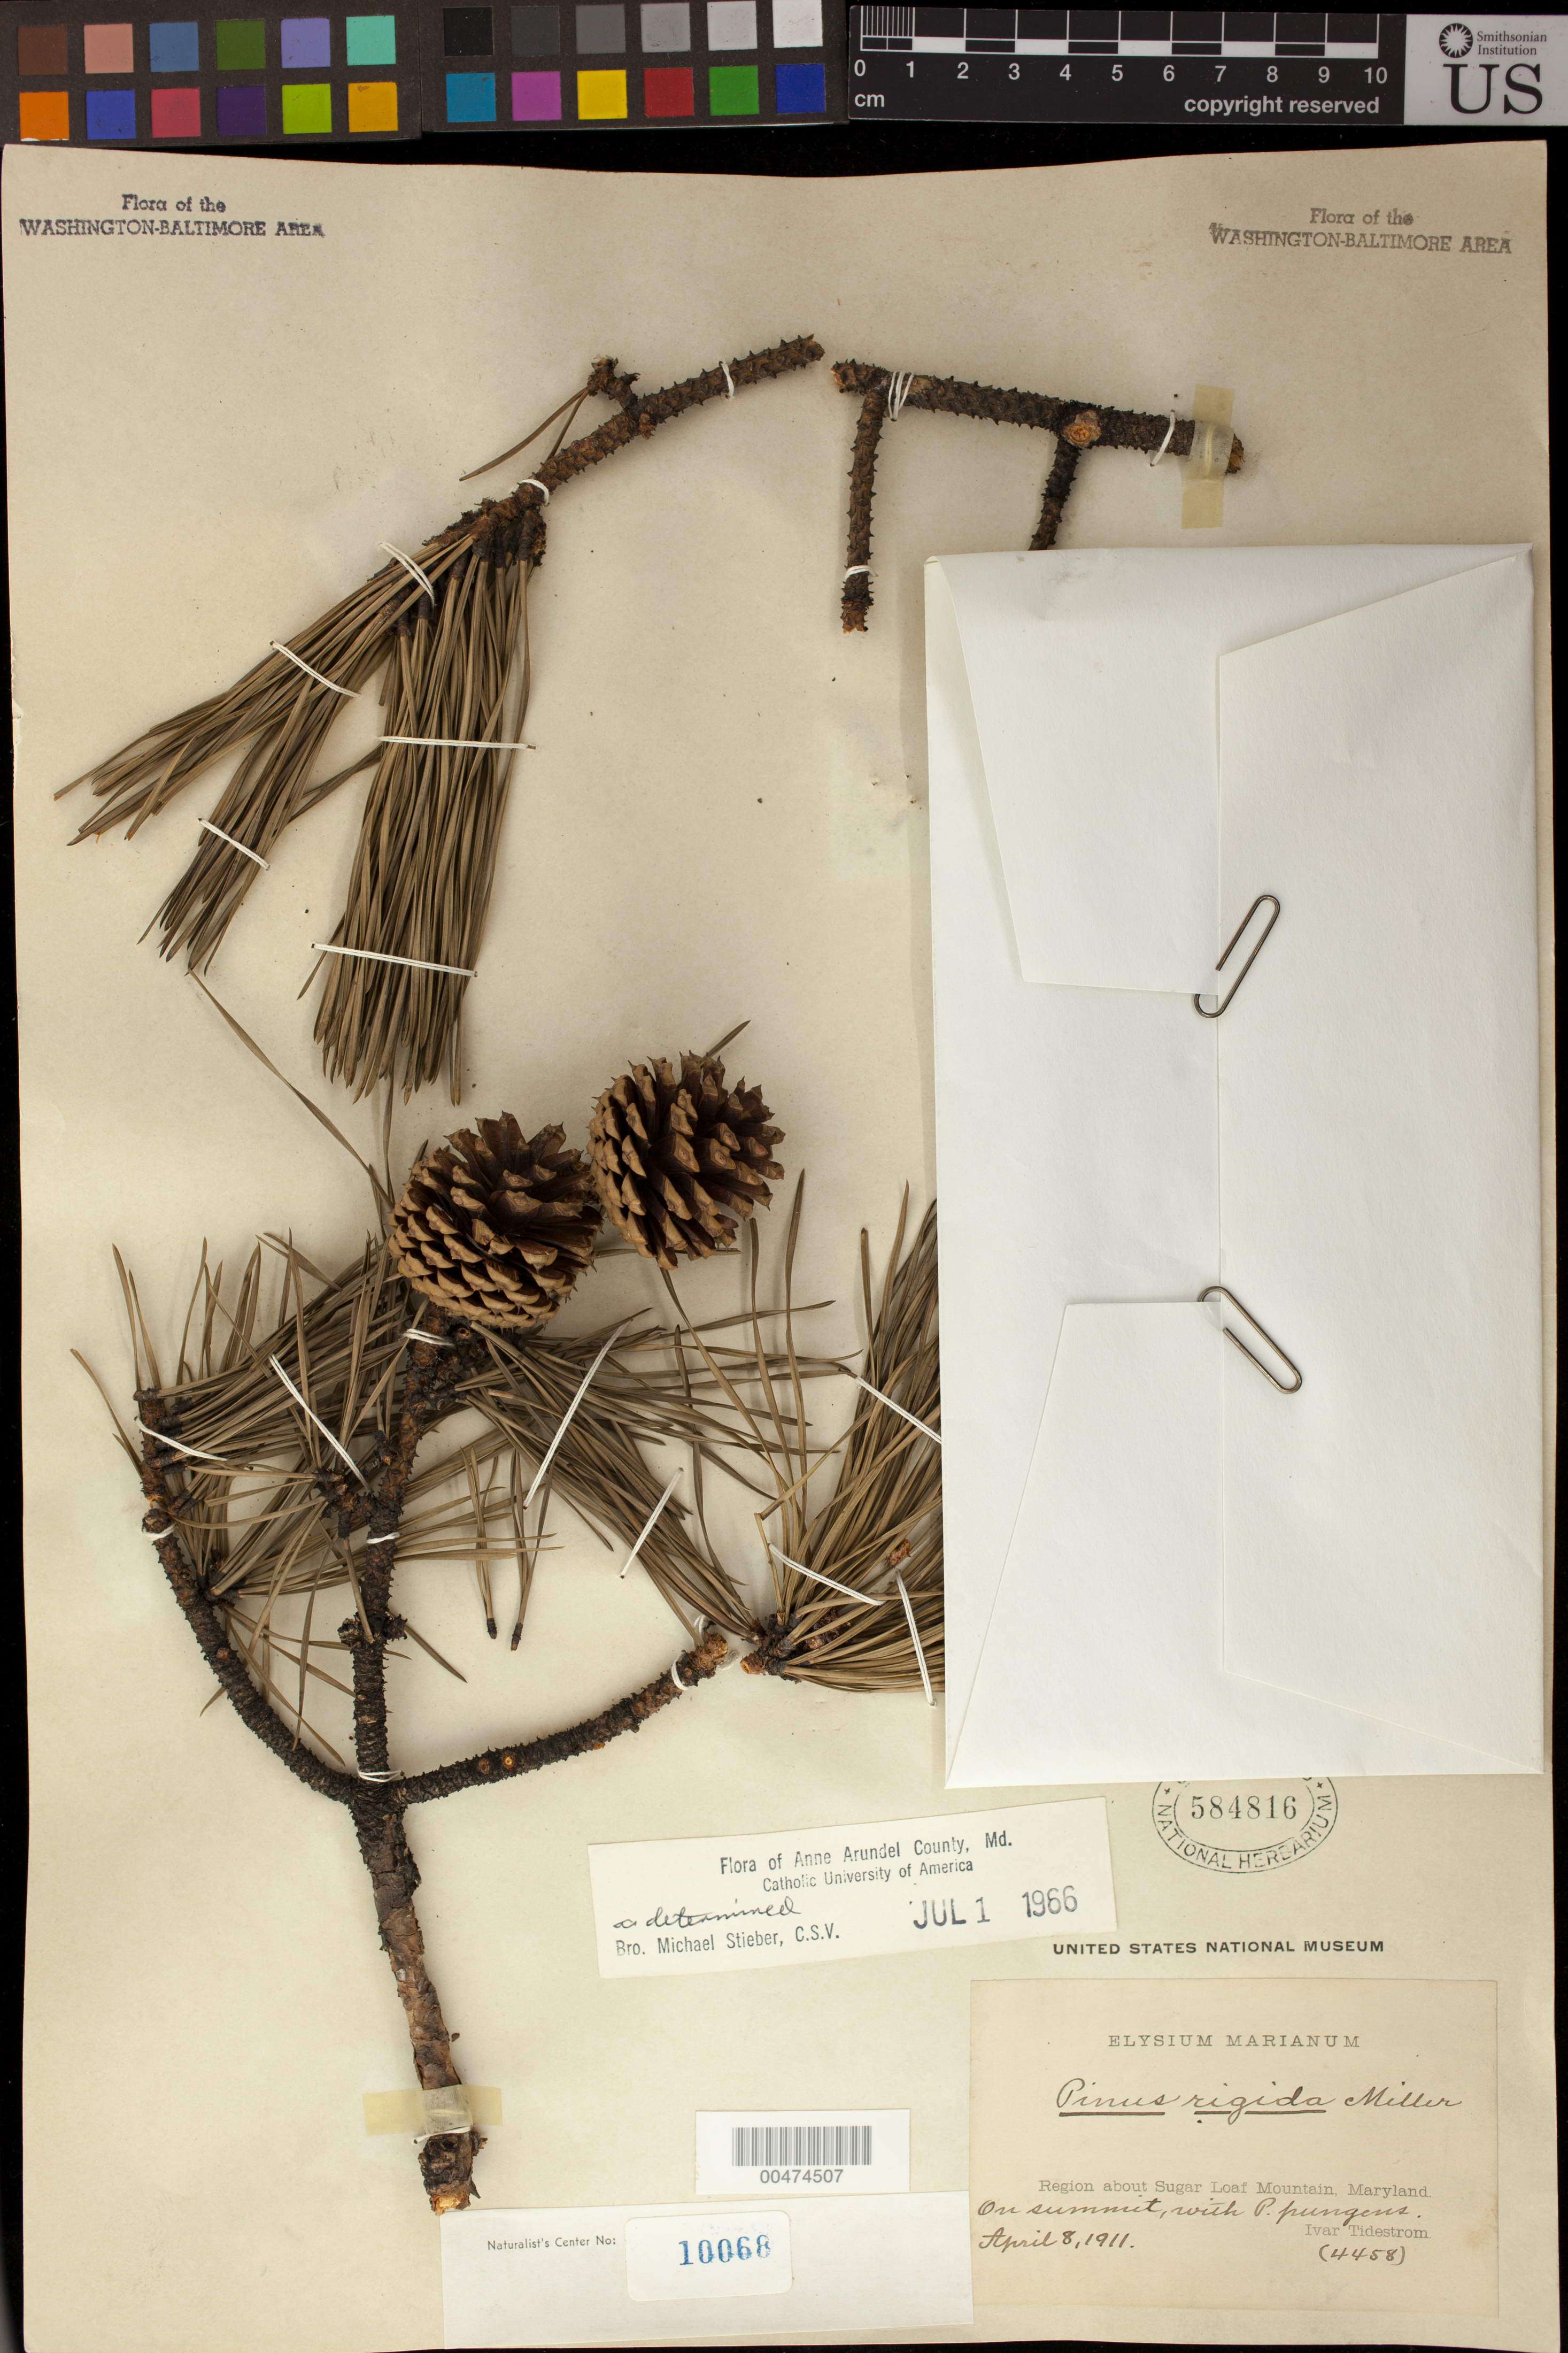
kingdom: Plantae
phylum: Tracheophyta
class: Pinopsida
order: Pinales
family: Pinaceae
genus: Pinus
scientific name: Pinus rigida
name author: Mill.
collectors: I. F. Tidestrom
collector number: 4458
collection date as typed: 08 Apr 1911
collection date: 1911-04-08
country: United States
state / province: Maryland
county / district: Frederick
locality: Sugar Loaf Mountain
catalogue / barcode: US 584816